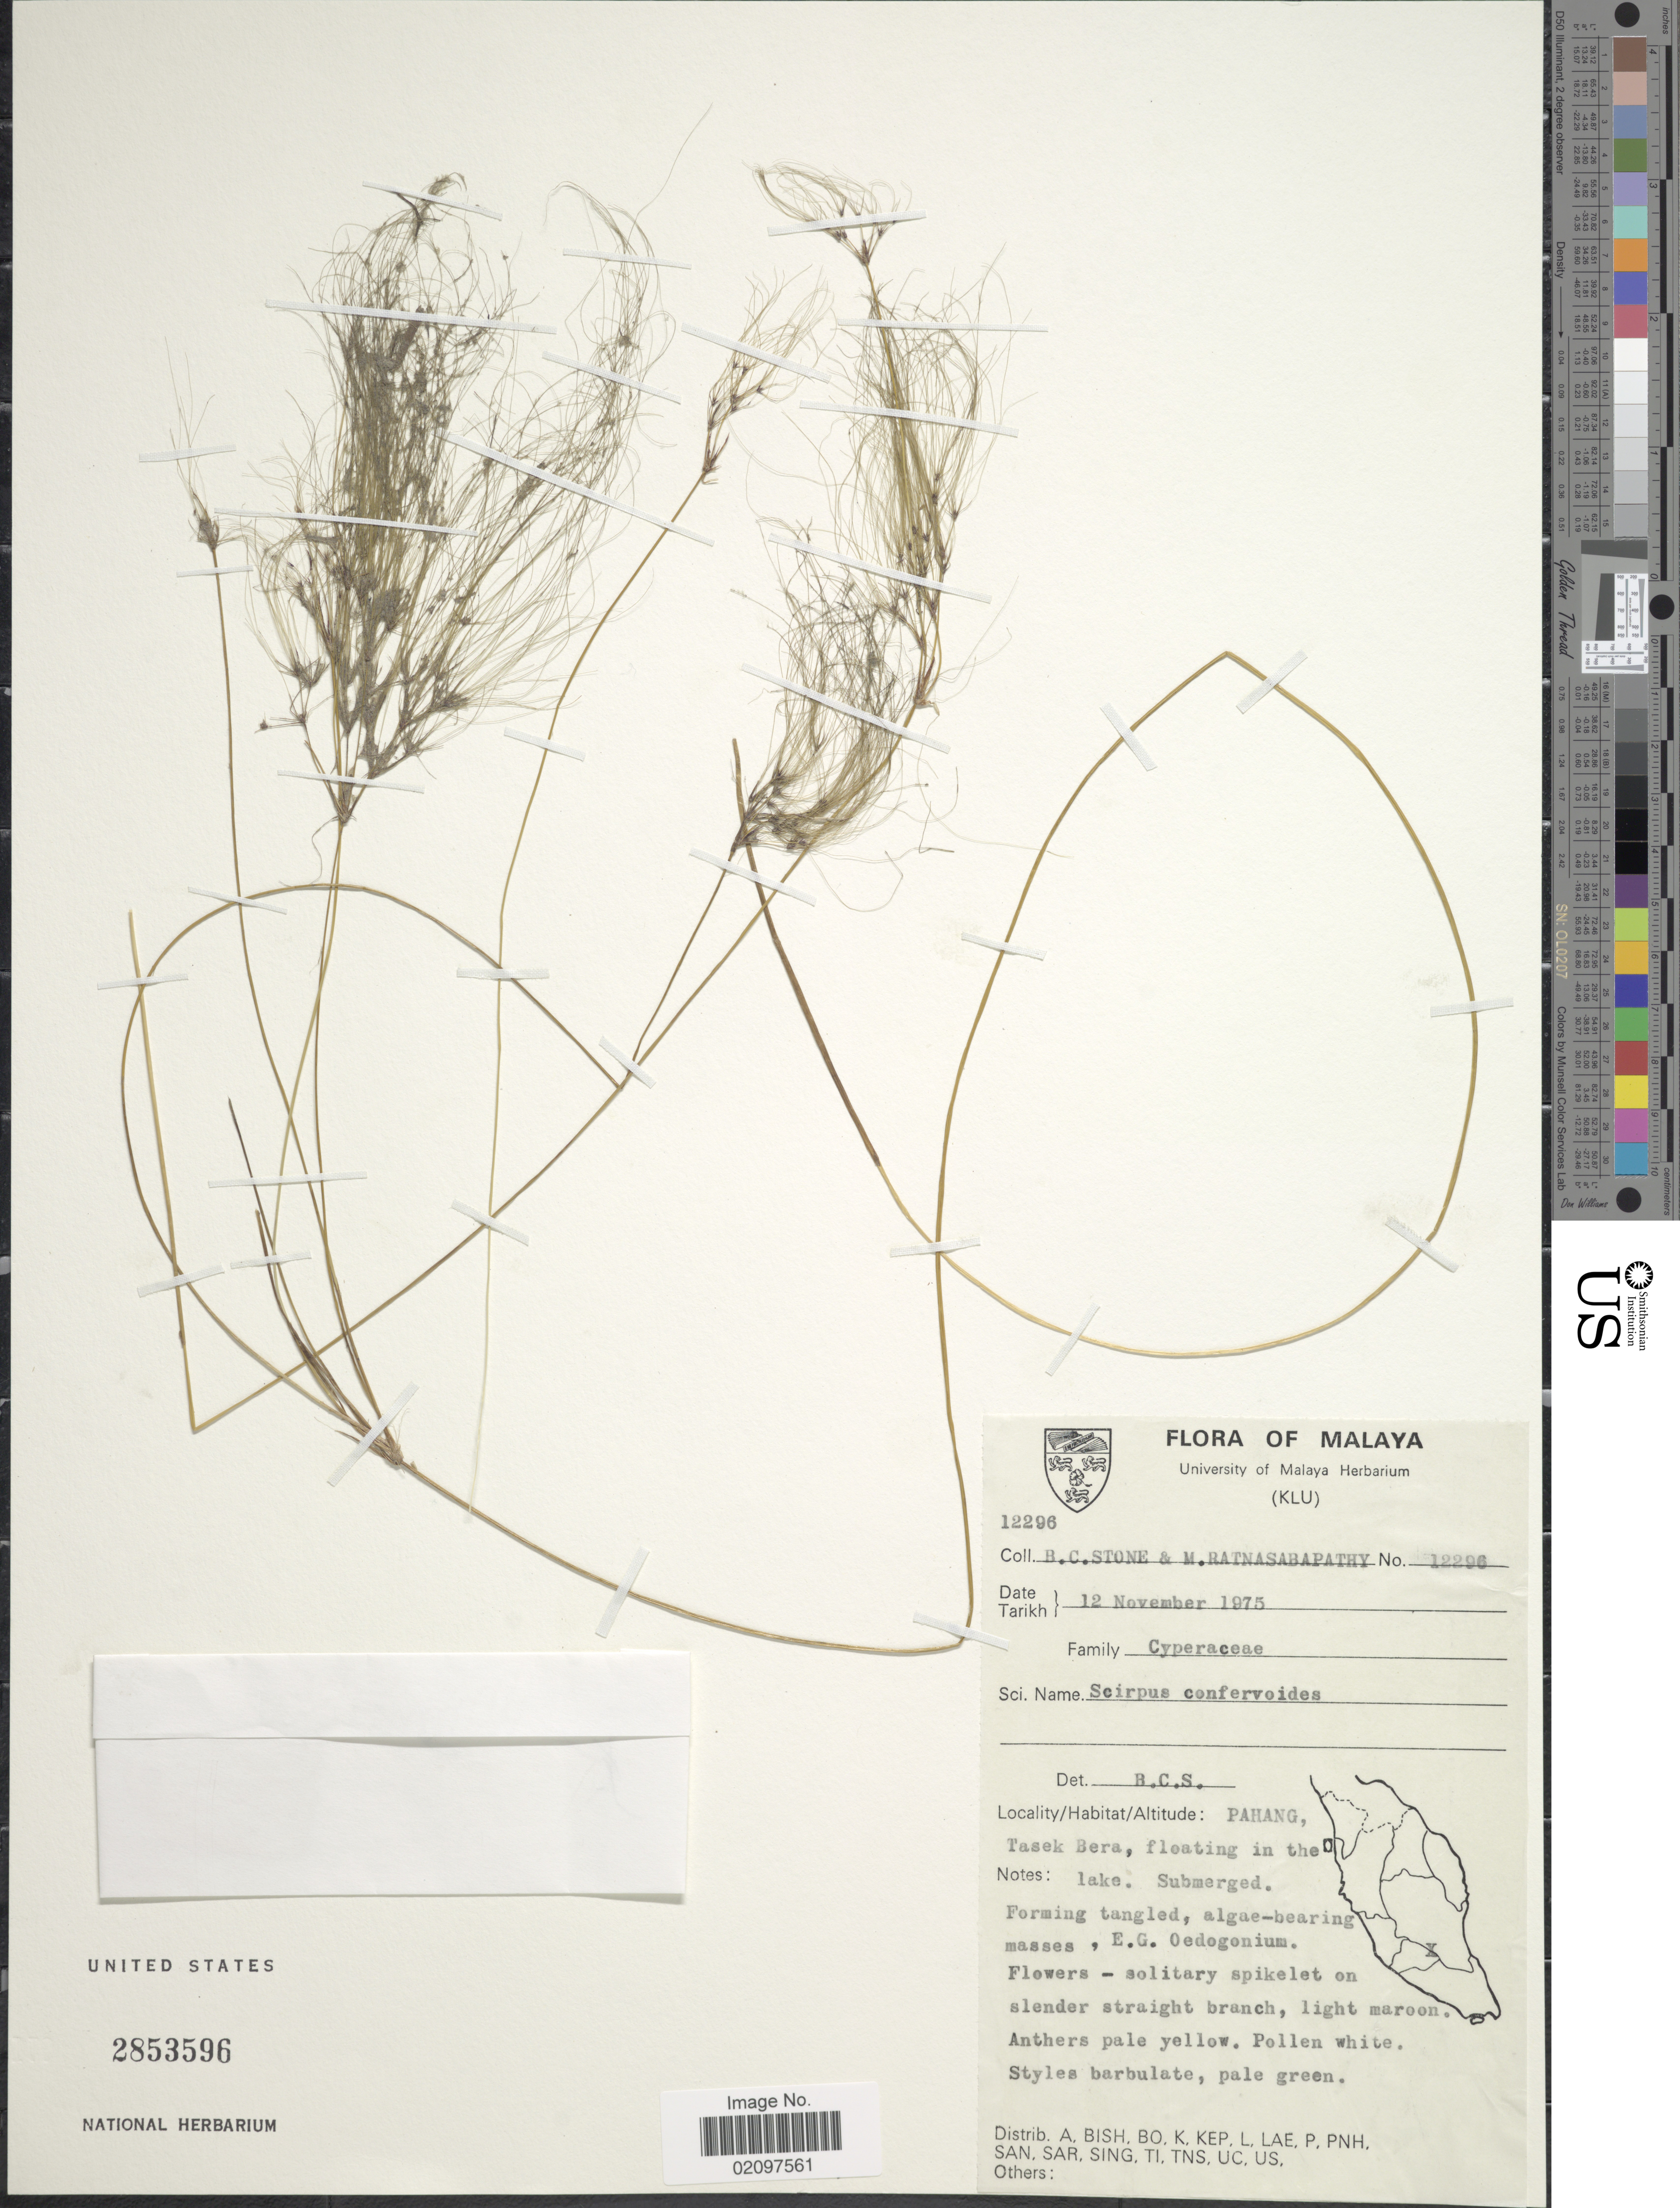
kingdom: Plantae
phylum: Tracheophyta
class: Liliopsida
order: Poales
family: Cyperaceae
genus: Eleocharis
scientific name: Eleocharis confervoides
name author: (Poir.) Steud.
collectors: B. C. Stone & M. Ratnasabapathy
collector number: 12296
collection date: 1975-11-12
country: Malaysia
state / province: Pahang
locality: Tasek Bera, floating in the lake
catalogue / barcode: US 2853596